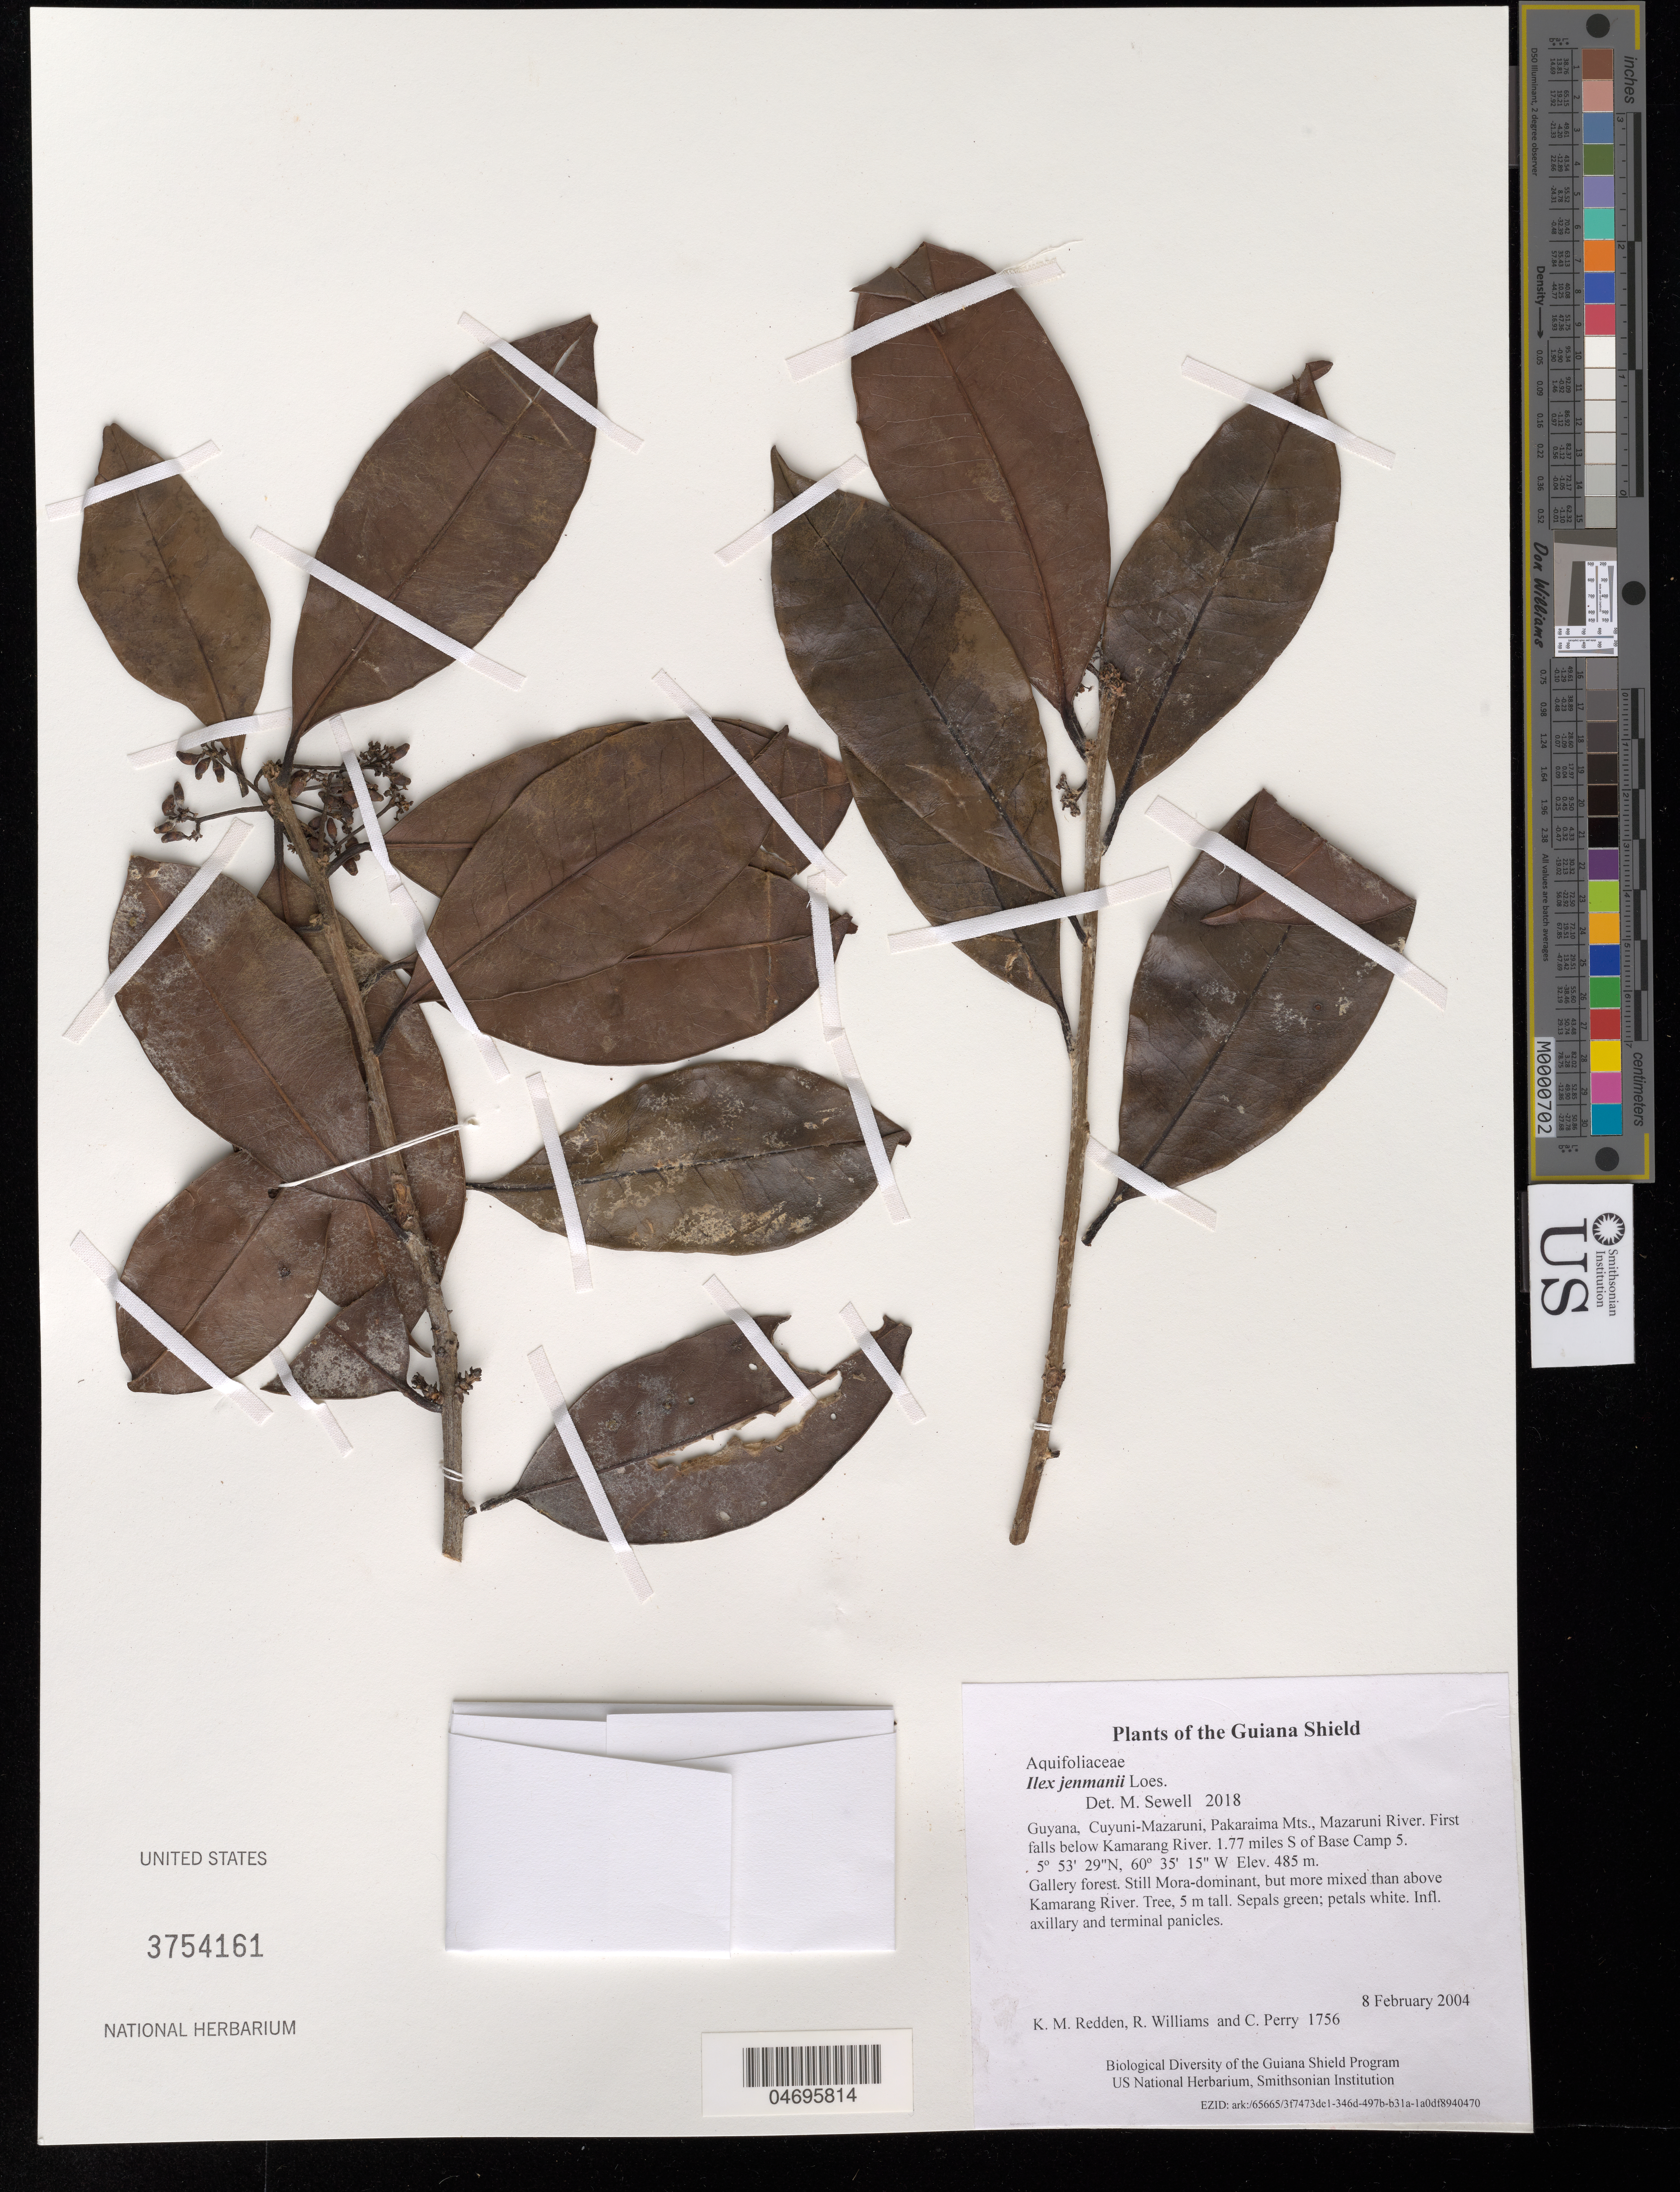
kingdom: Plantae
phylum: Tracheophyta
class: Magnoliopsida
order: Aquifoliales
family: Aquifoliaceae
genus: Ilex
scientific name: Ilex jenmanii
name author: Loes.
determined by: Sewell, M.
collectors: K. M. Redden, R. Williams & C. Perry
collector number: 1756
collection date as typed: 8 February 2004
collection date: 2004-02-08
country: Guyana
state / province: Cuyuni-Mazaruni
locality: Pakaraima Mts., Mazaruni River. First falls below Kamarang River. 1.77 miles S of Base Camp 5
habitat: Gallery forest. Still Mora-dominant, but more mixed than above Kamarang River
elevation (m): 485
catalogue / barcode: US 3754161